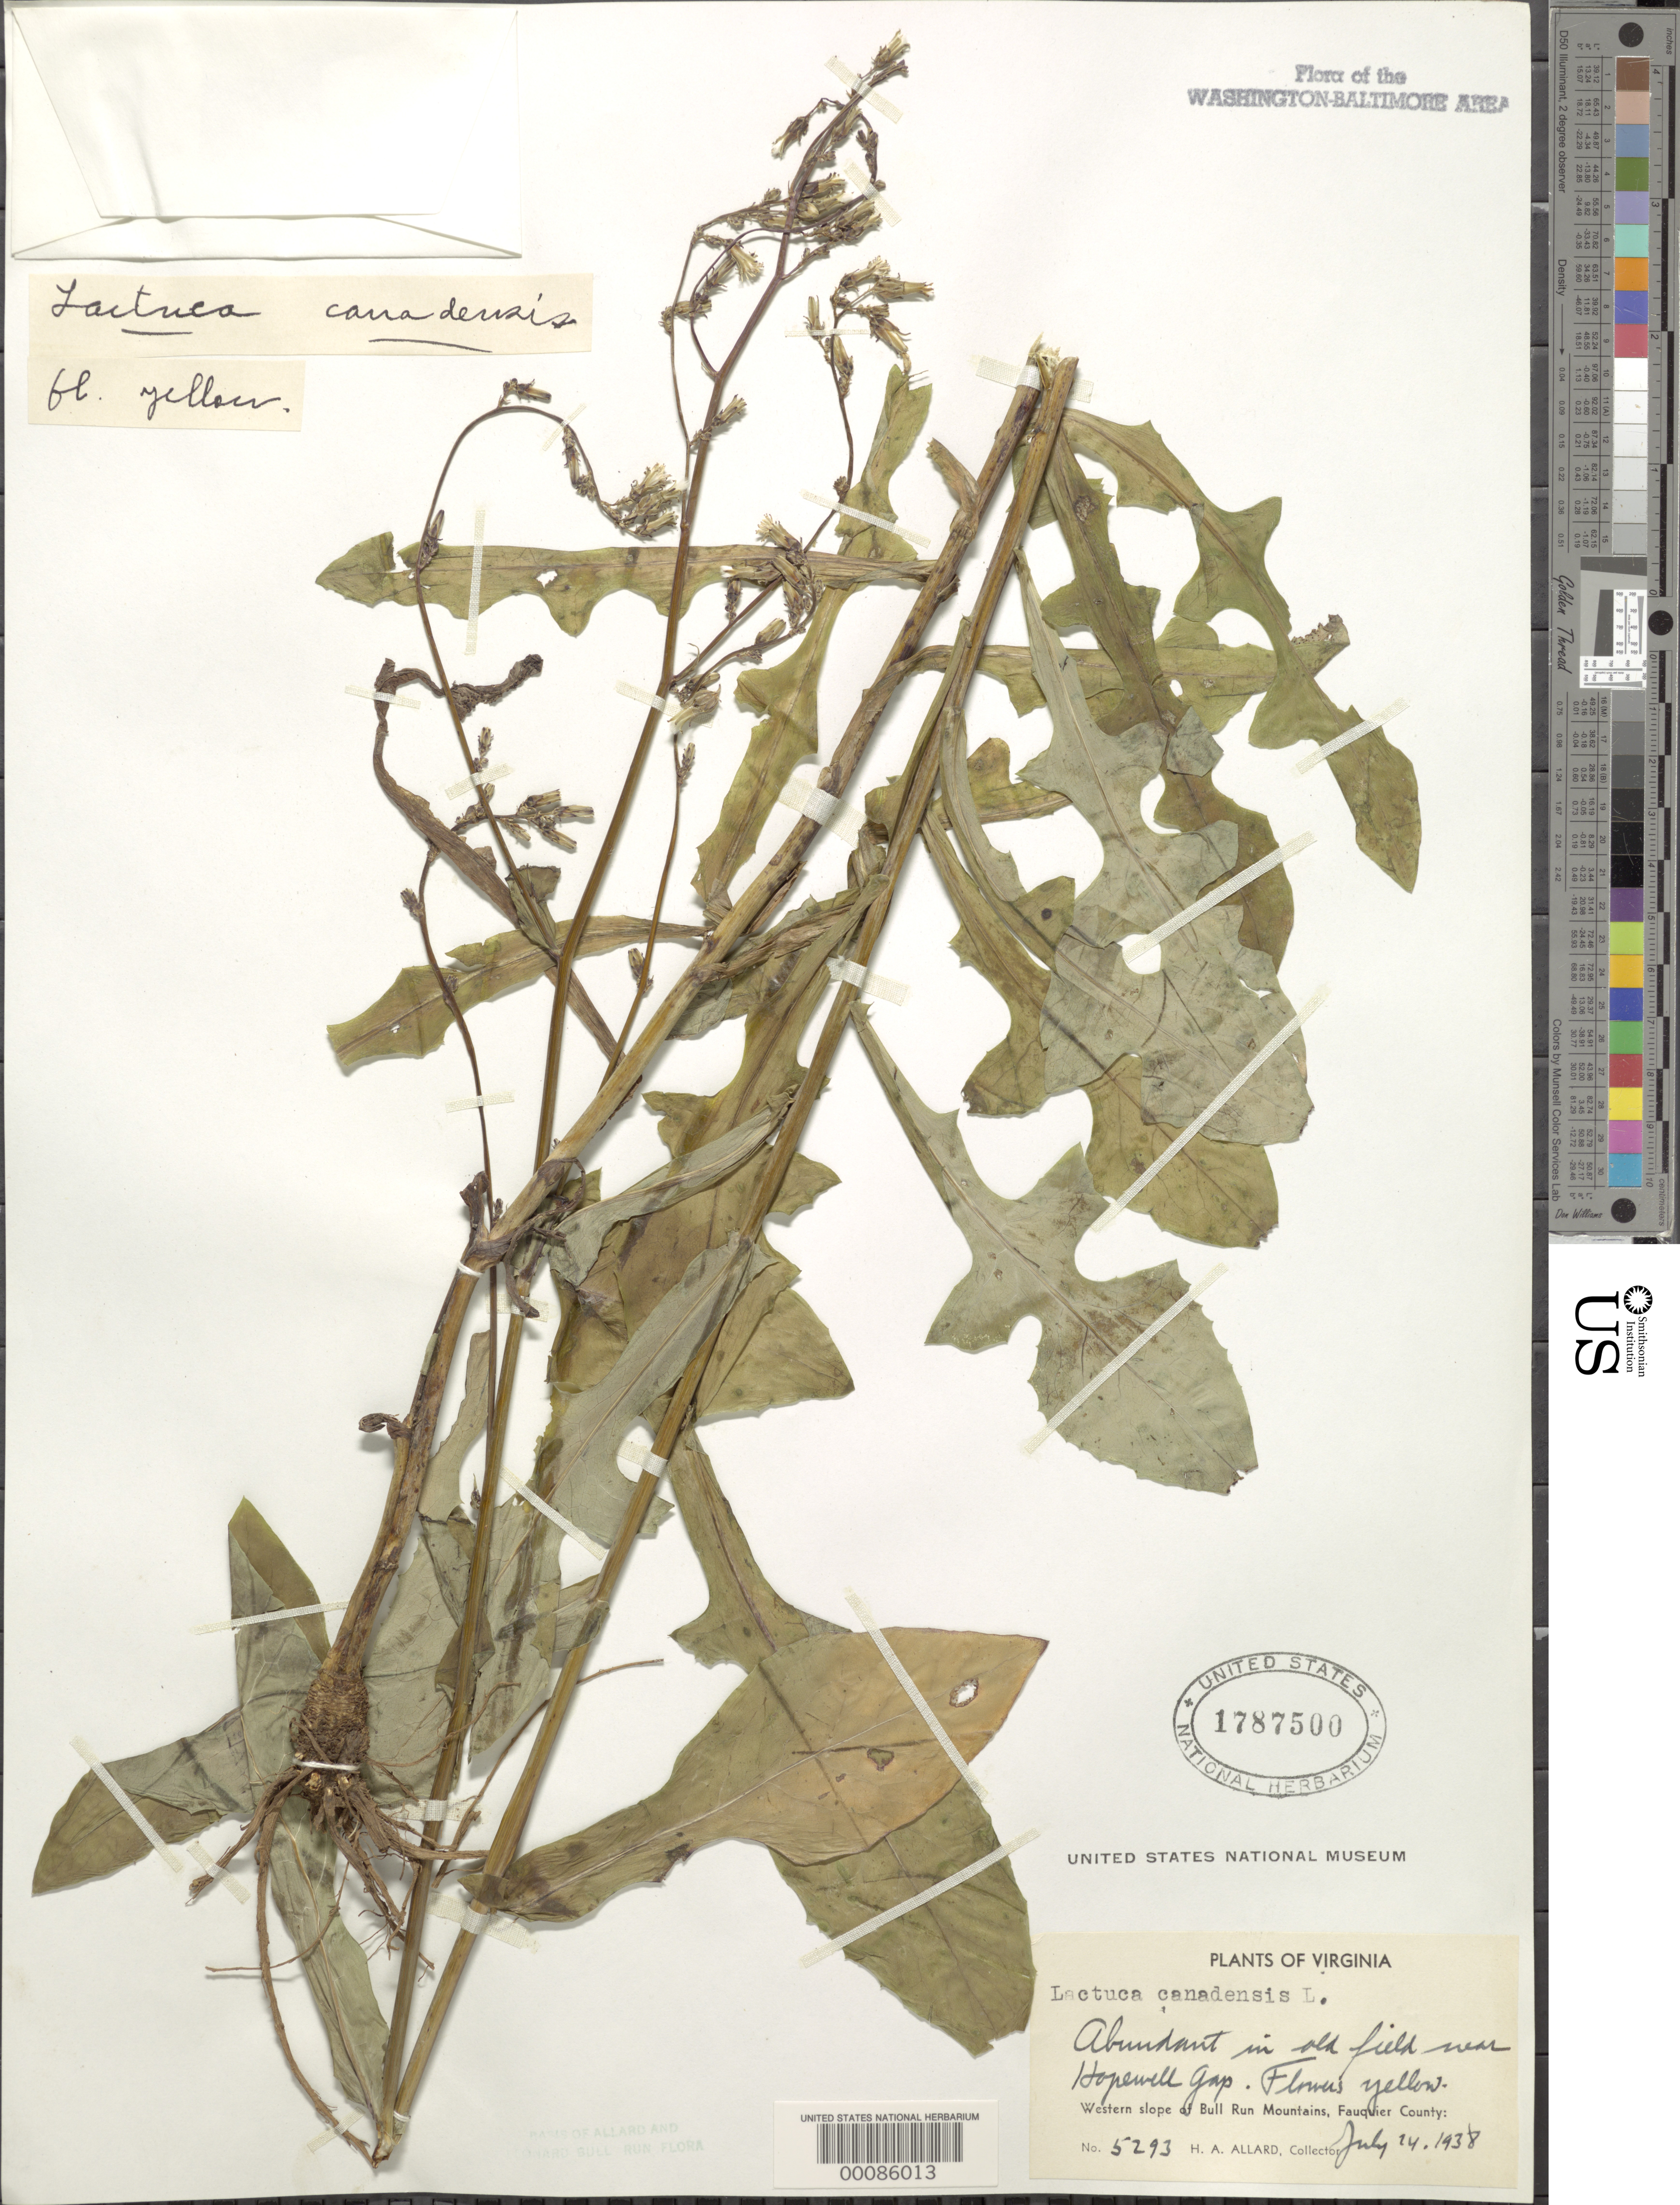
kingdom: Plantae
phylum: Tracheophyta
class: Magnoliopsida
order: Asterales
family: Asteraceae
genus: Lactuca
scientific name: Lactuca canadensis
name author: L.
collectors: H. A. Allard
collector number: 5293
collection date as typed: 24 Jul 1938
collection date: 1938-07-24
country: United States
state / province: Virginia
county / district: Fauquier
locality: Near Hopewell Gap, western slope of Bull Run Mountains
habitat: Old field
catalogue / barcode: US 1787500